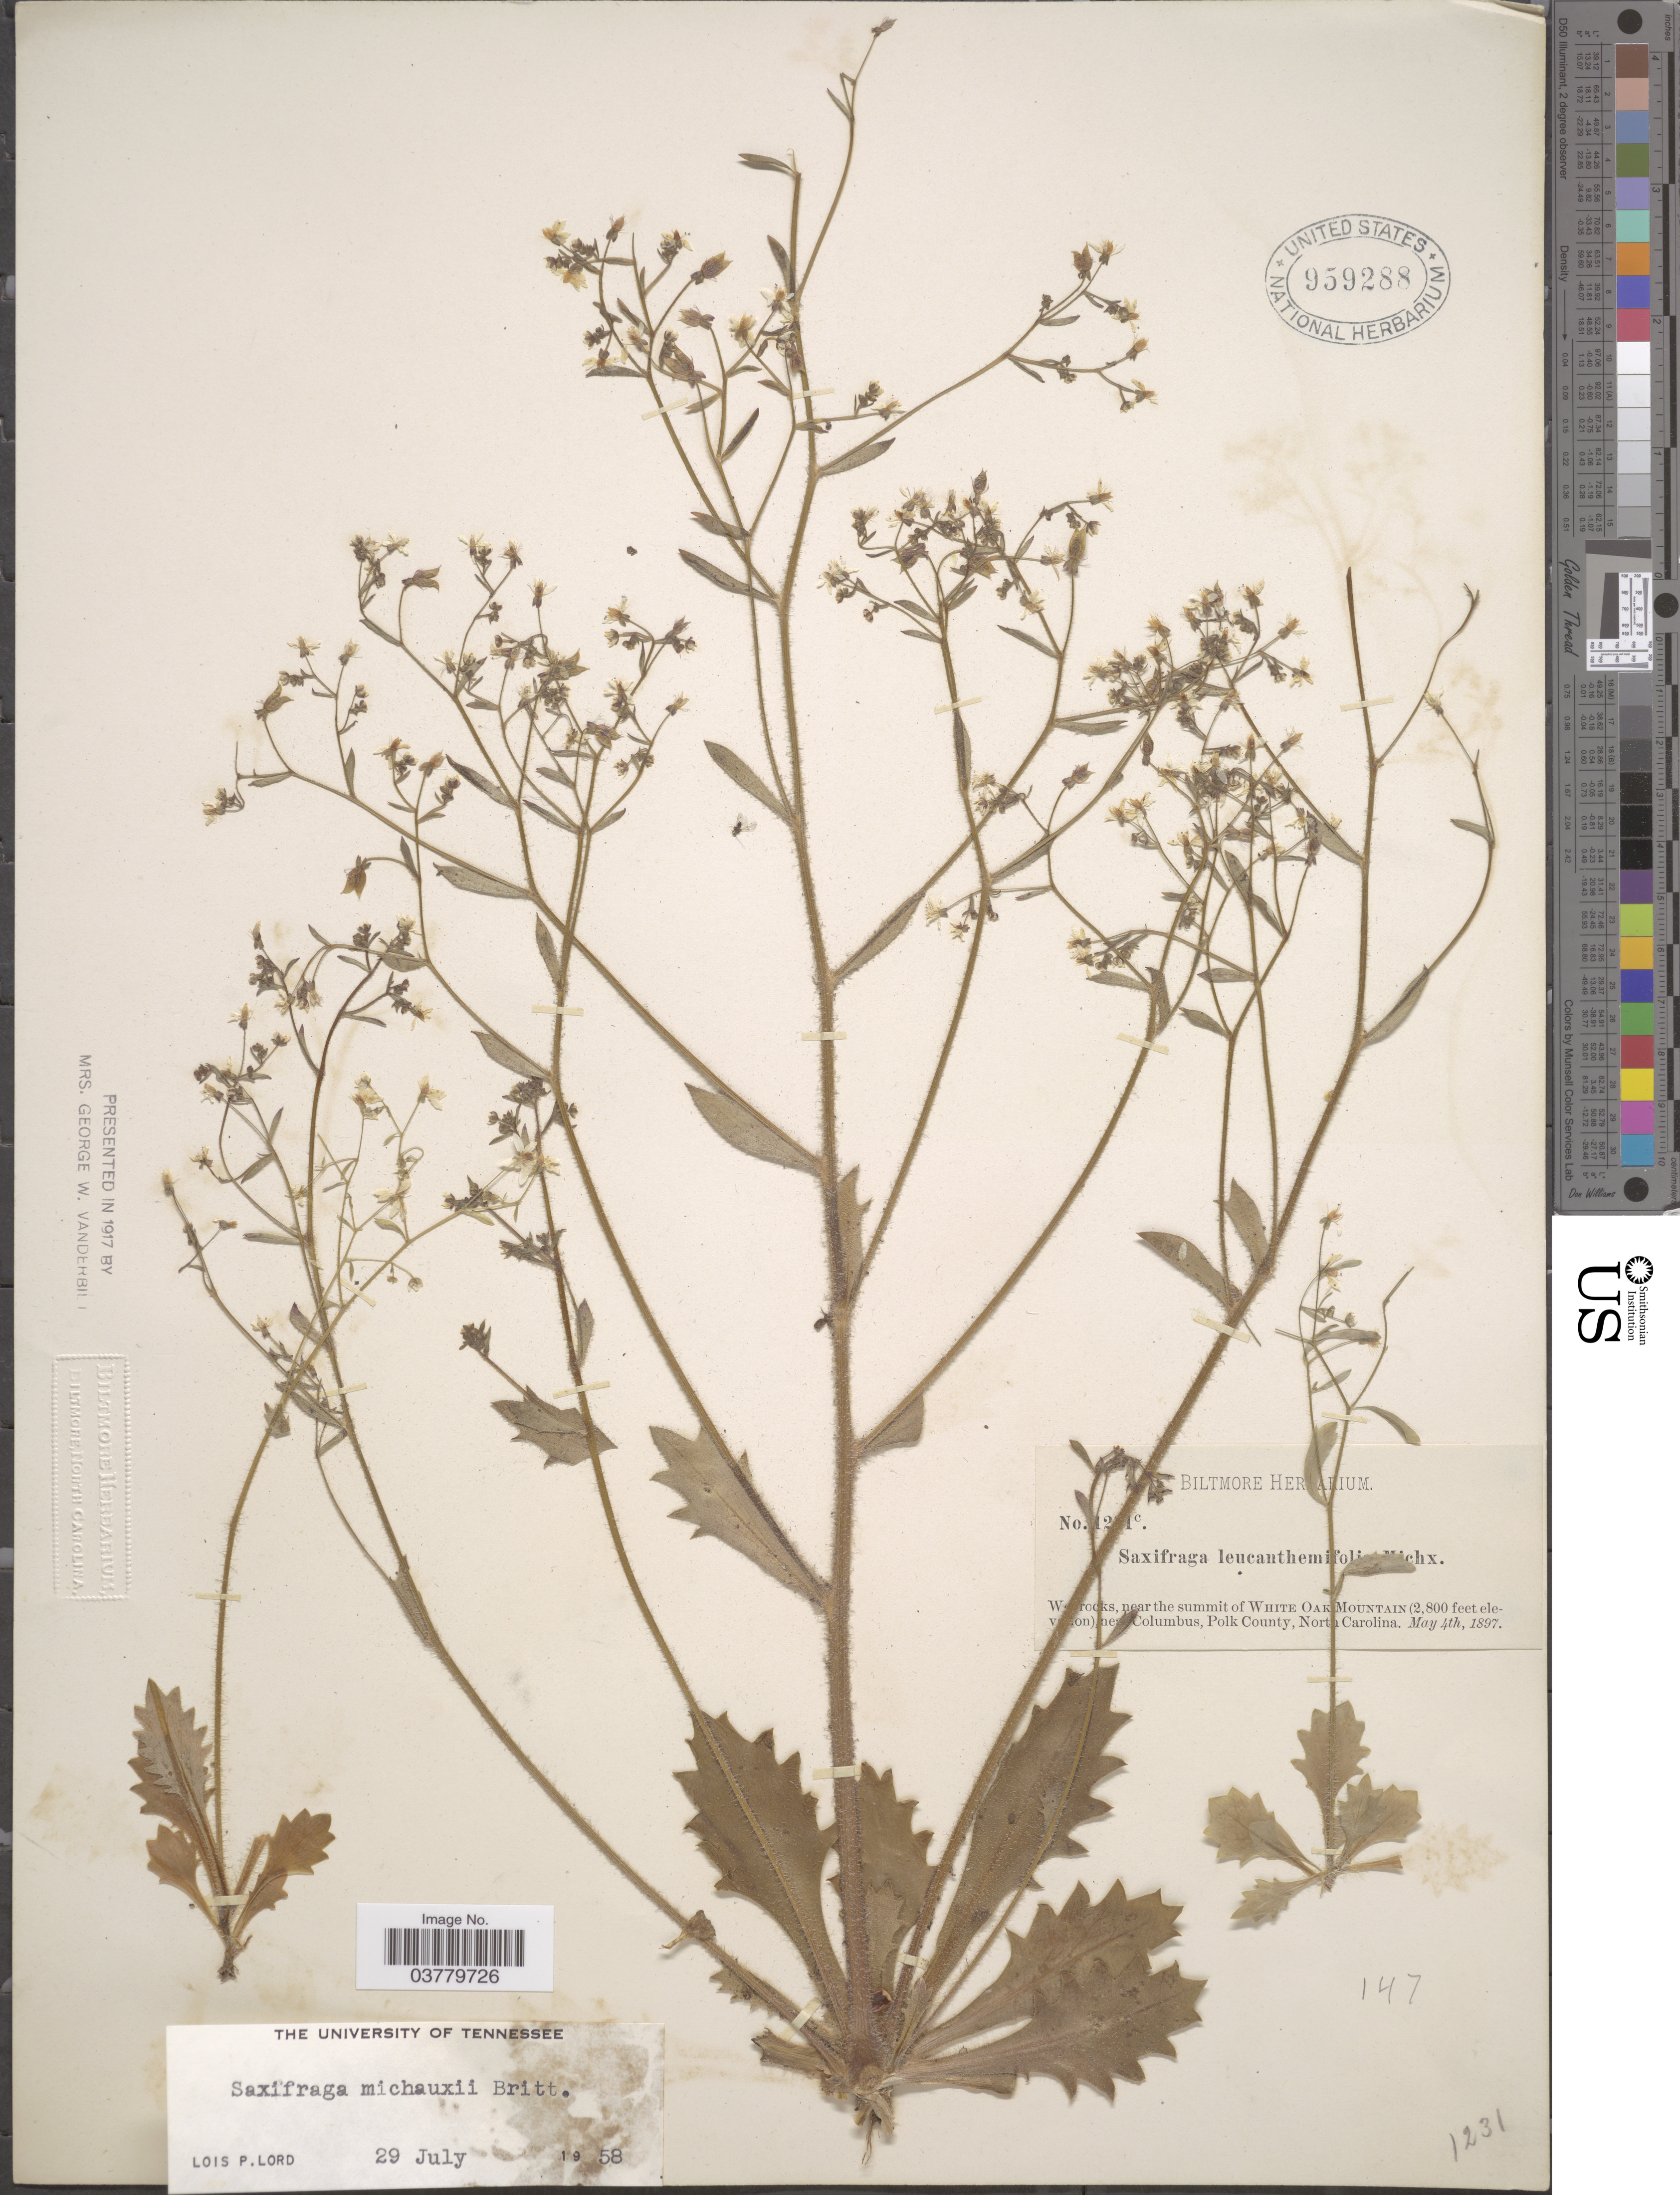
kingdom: Plantae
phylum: Tracheophyta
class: Magnoliopsida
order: Saxifragales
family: Saxifragaceae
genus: Micranthes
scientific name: Micranthes petiolaris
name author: (Raf.) Bush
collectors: ex herb. Biltmore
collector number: !2!c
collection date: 1897-05-04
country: United States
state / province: North Carolina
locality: W! rocks, near the summit of White Oak Mountain ! ne! Columbus, Polk County.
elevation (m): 853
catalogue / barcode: US 959288